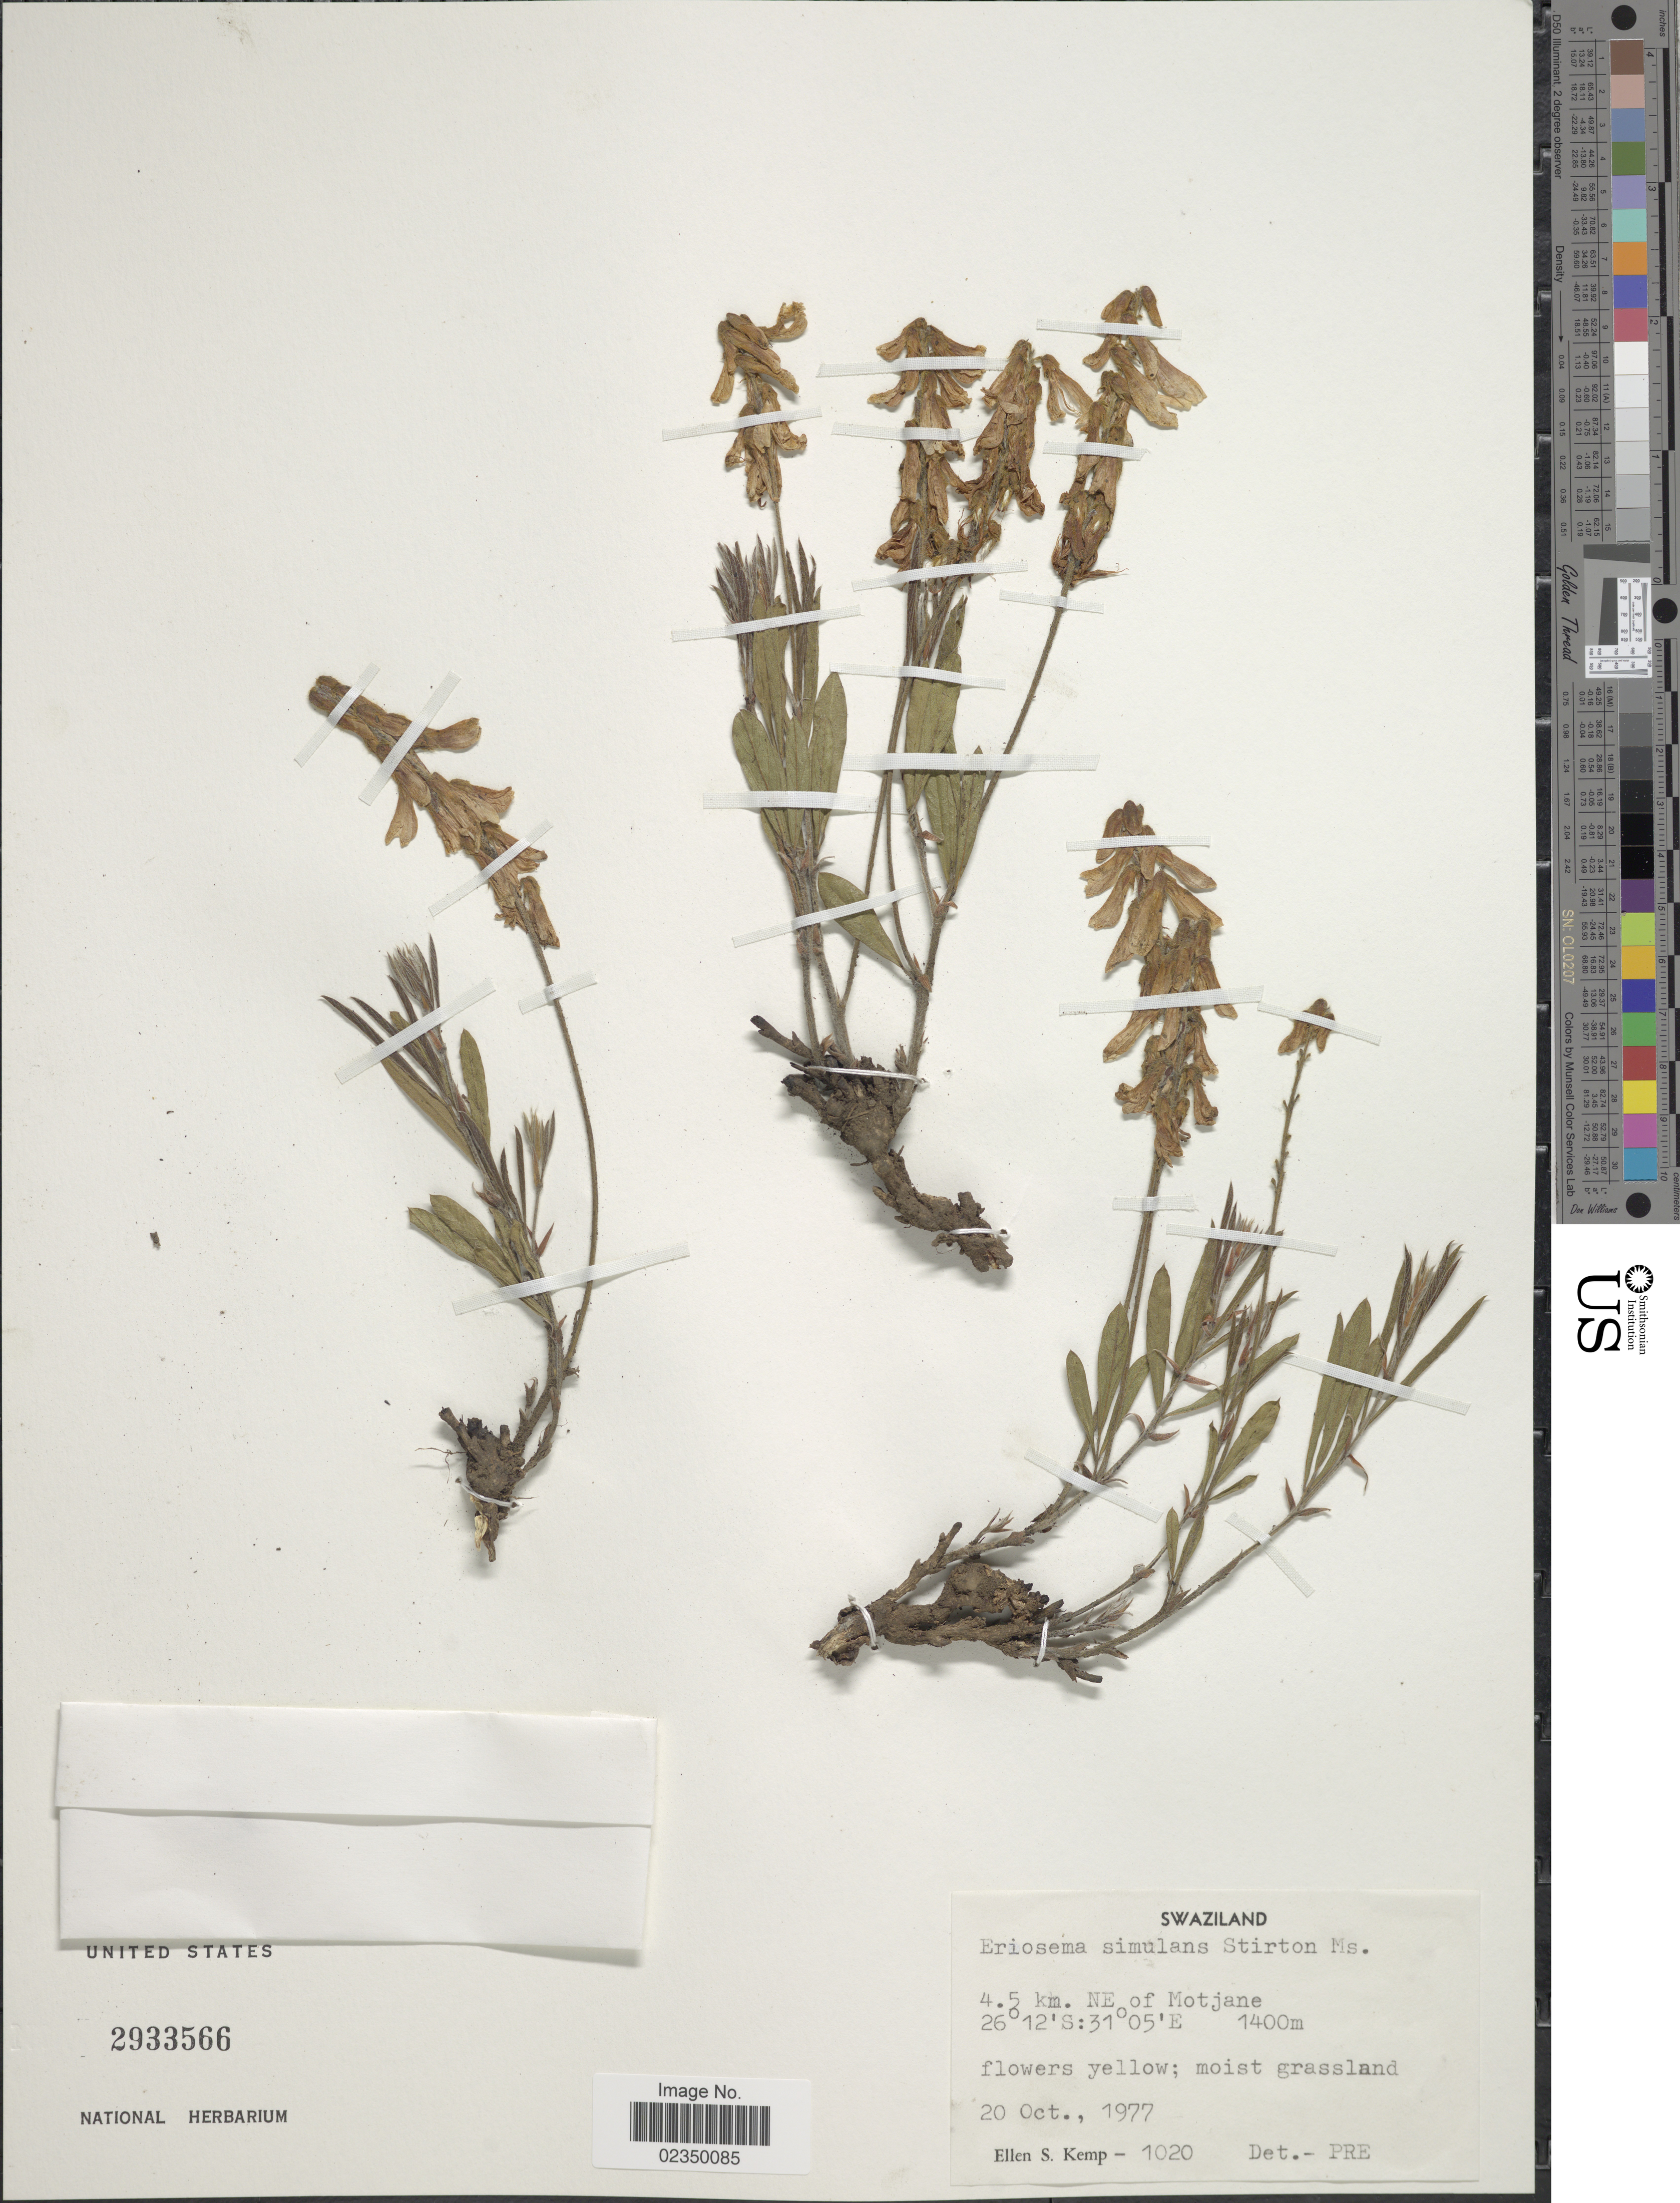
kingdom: Plantae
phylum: Tracheophyta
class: Magnoliopsida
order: Fabales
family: Fabaceae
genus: Eriosema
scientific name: Eriosema simulans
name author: C.H. Stirt.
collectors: E. S. Kemp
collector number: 1020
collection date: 1977-10-20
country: Eswatini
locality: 4.5 km NE of Motjane.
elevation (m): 1400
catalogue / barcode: US 2933566